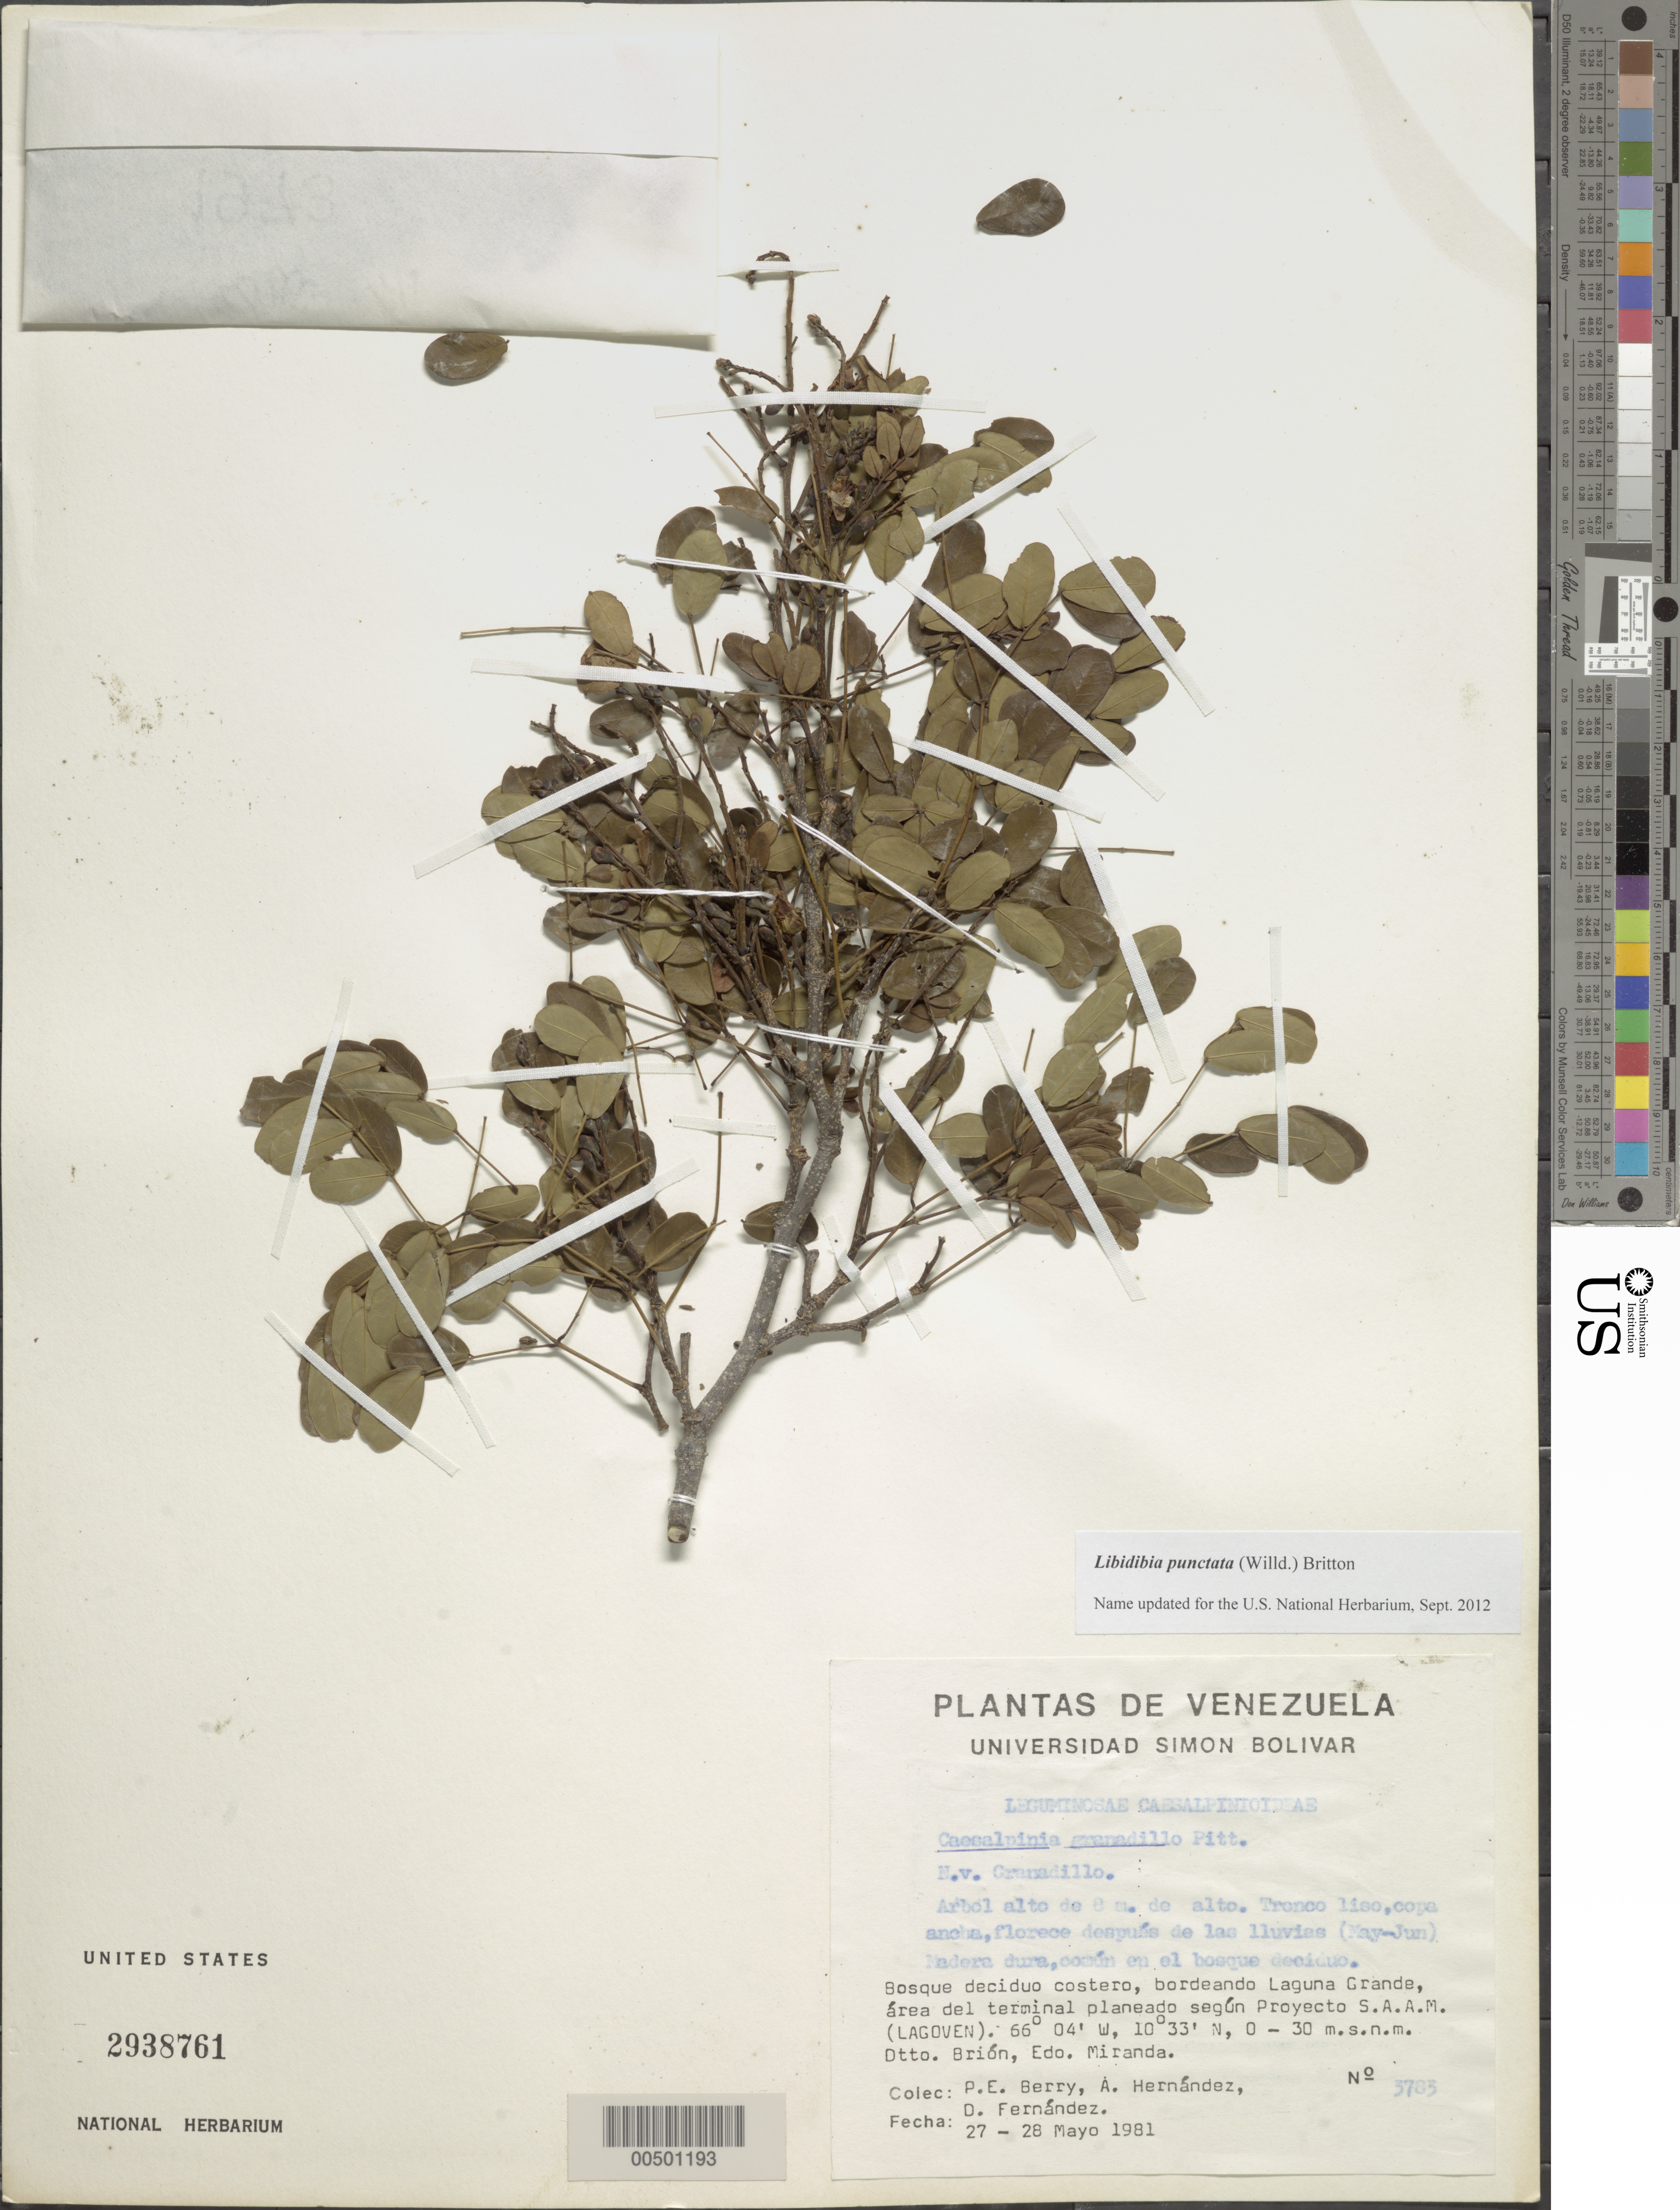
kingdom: Plantae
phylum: Tracheophyta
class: Magnoliopsida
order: Fabales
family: Fabaceae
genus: Libidibia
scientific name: Libidibia punctata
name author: (Willd.) Britton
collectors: P. E. Berry, A. Hernandez & D. Fernandez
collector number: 3783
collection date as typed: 27 May 1981 to 28 May 1981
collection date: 1981-05-27/1981-05-28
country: Venezuela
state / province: Miranda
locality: Bordeando laguna grande, area del terminal planeado segun proyecto s.a.a.m. (lagoven)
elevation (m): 0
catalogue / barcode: US 2938761